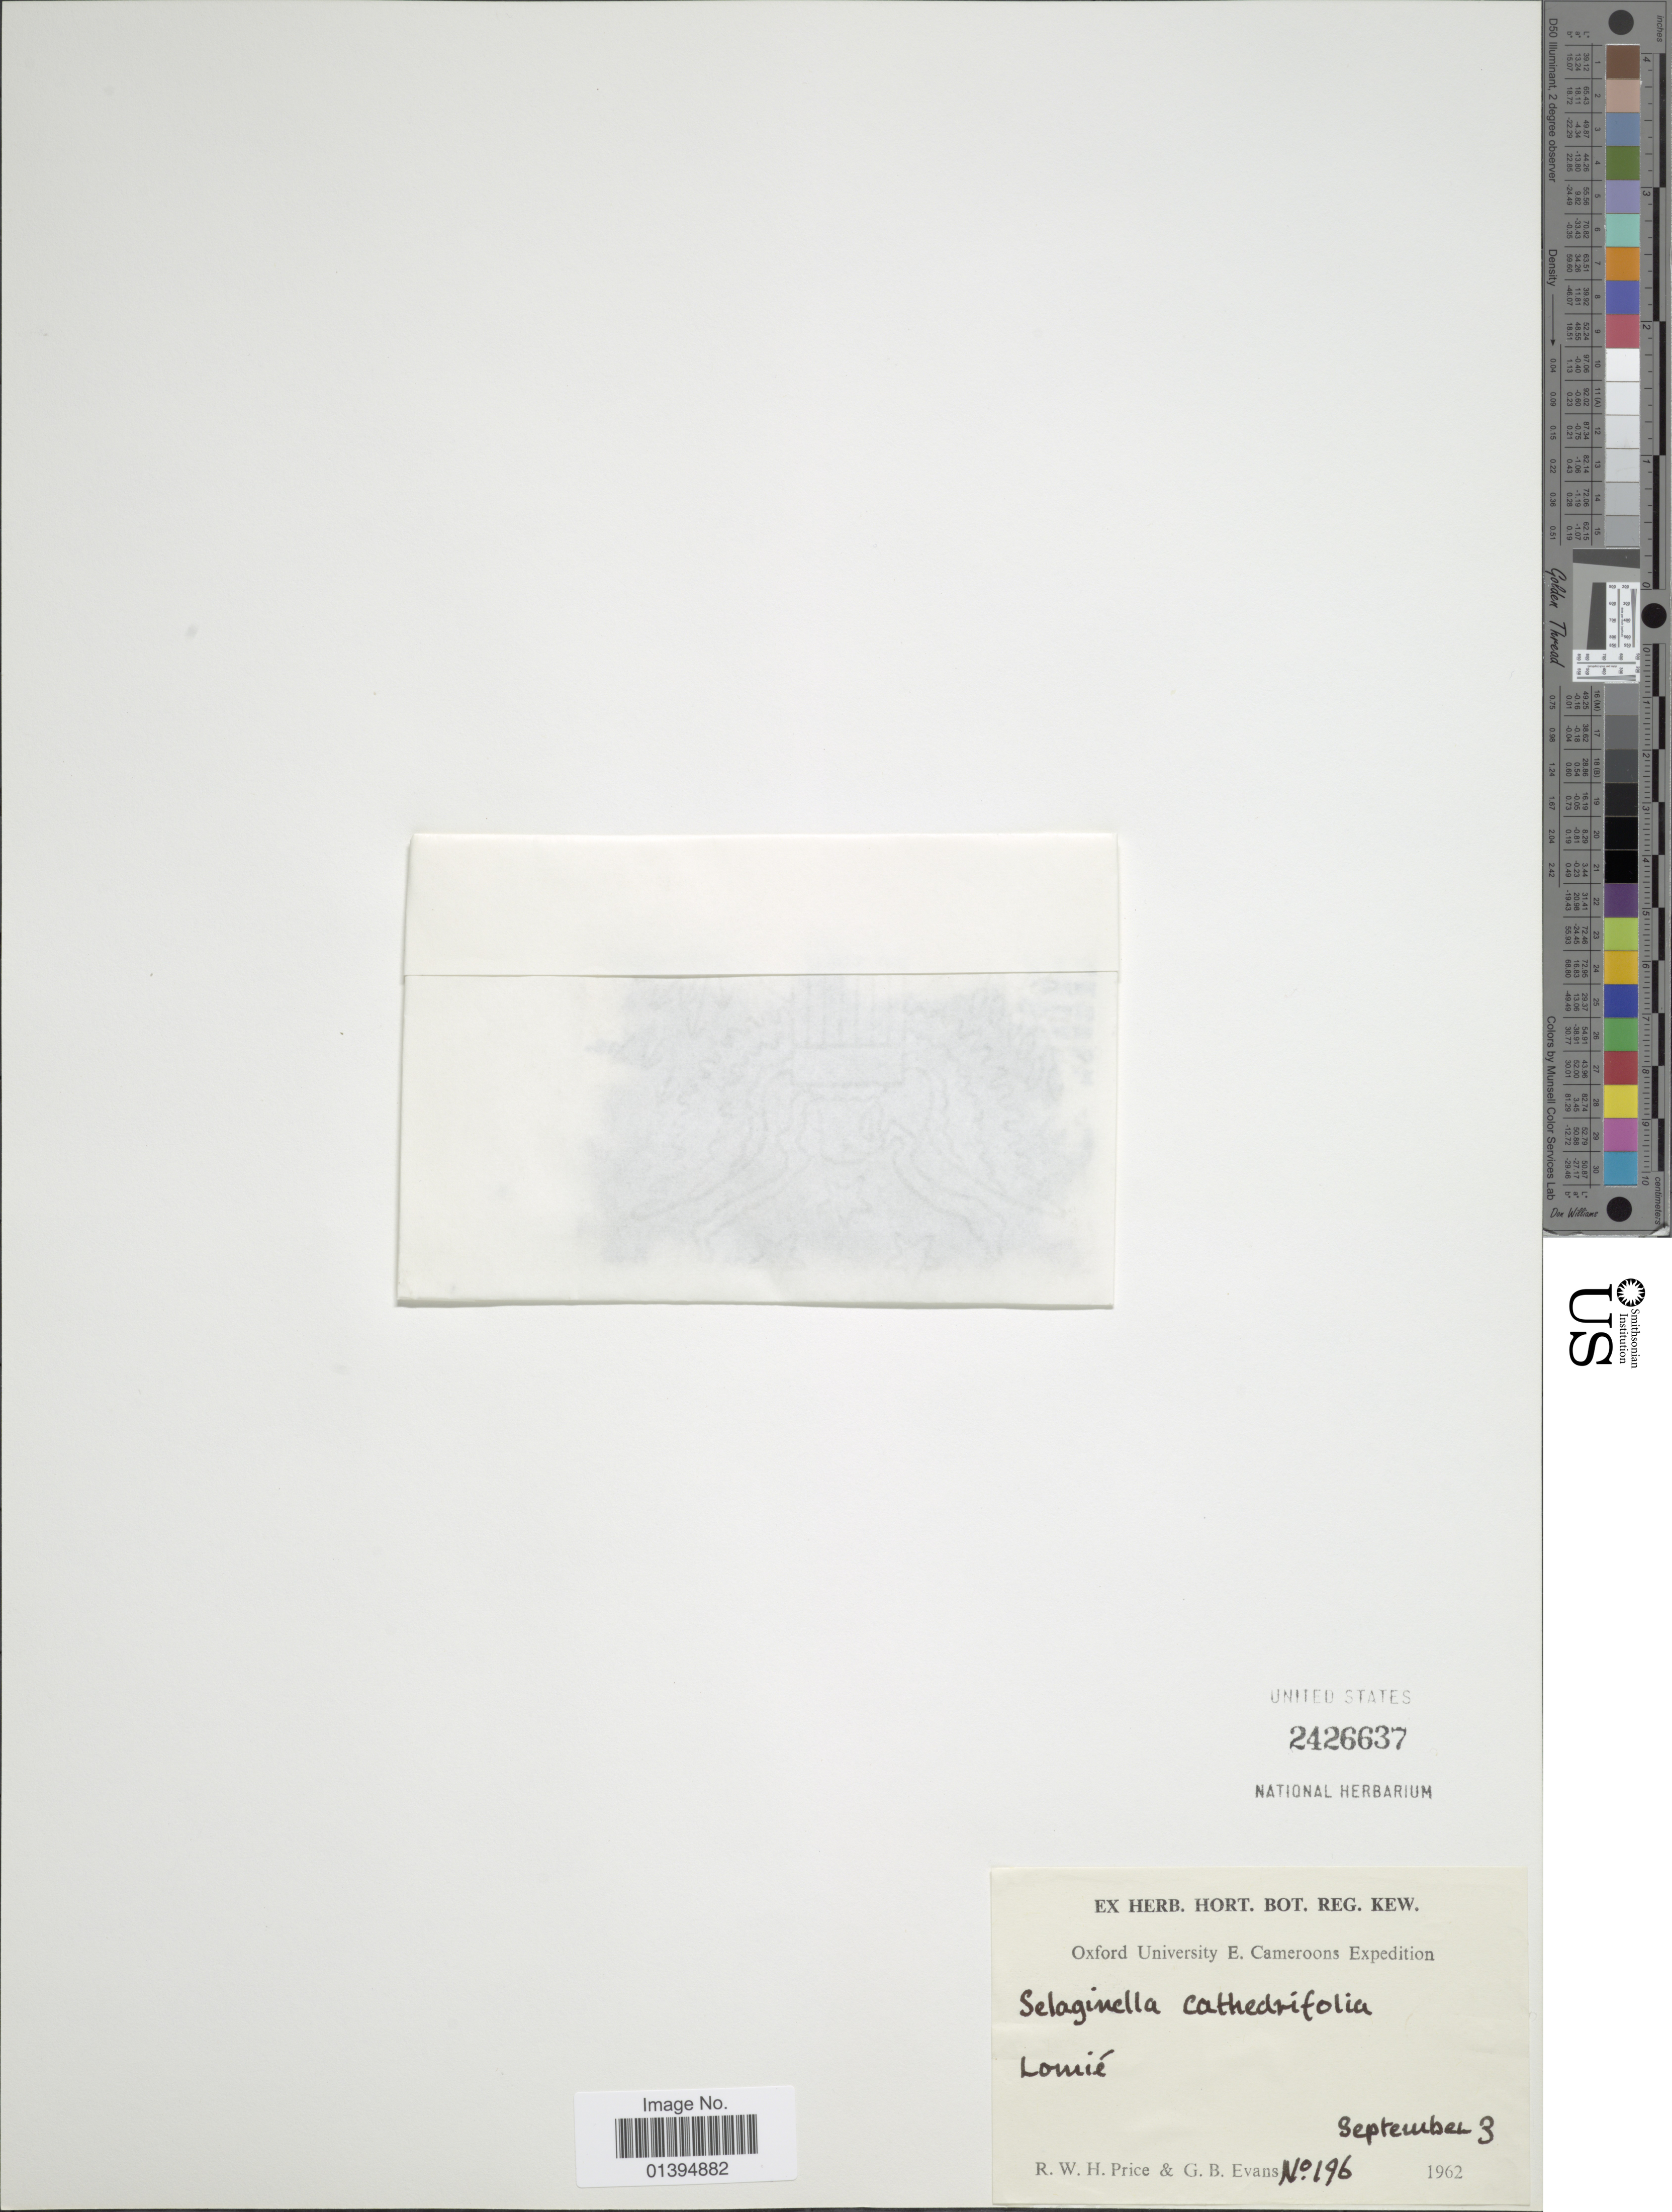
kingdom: Plantae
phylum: Tracheophyta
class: Lycopodiopsida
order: Selaginellales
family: Selaginellaceae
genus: Selaginella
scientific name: Selaginella cathedrifolia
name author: Spring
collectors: R. Price & G. Evans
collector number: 196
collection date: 1962-09-03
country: Cameroon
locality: E. Cameroon, Lomié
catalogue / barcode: US 2426637